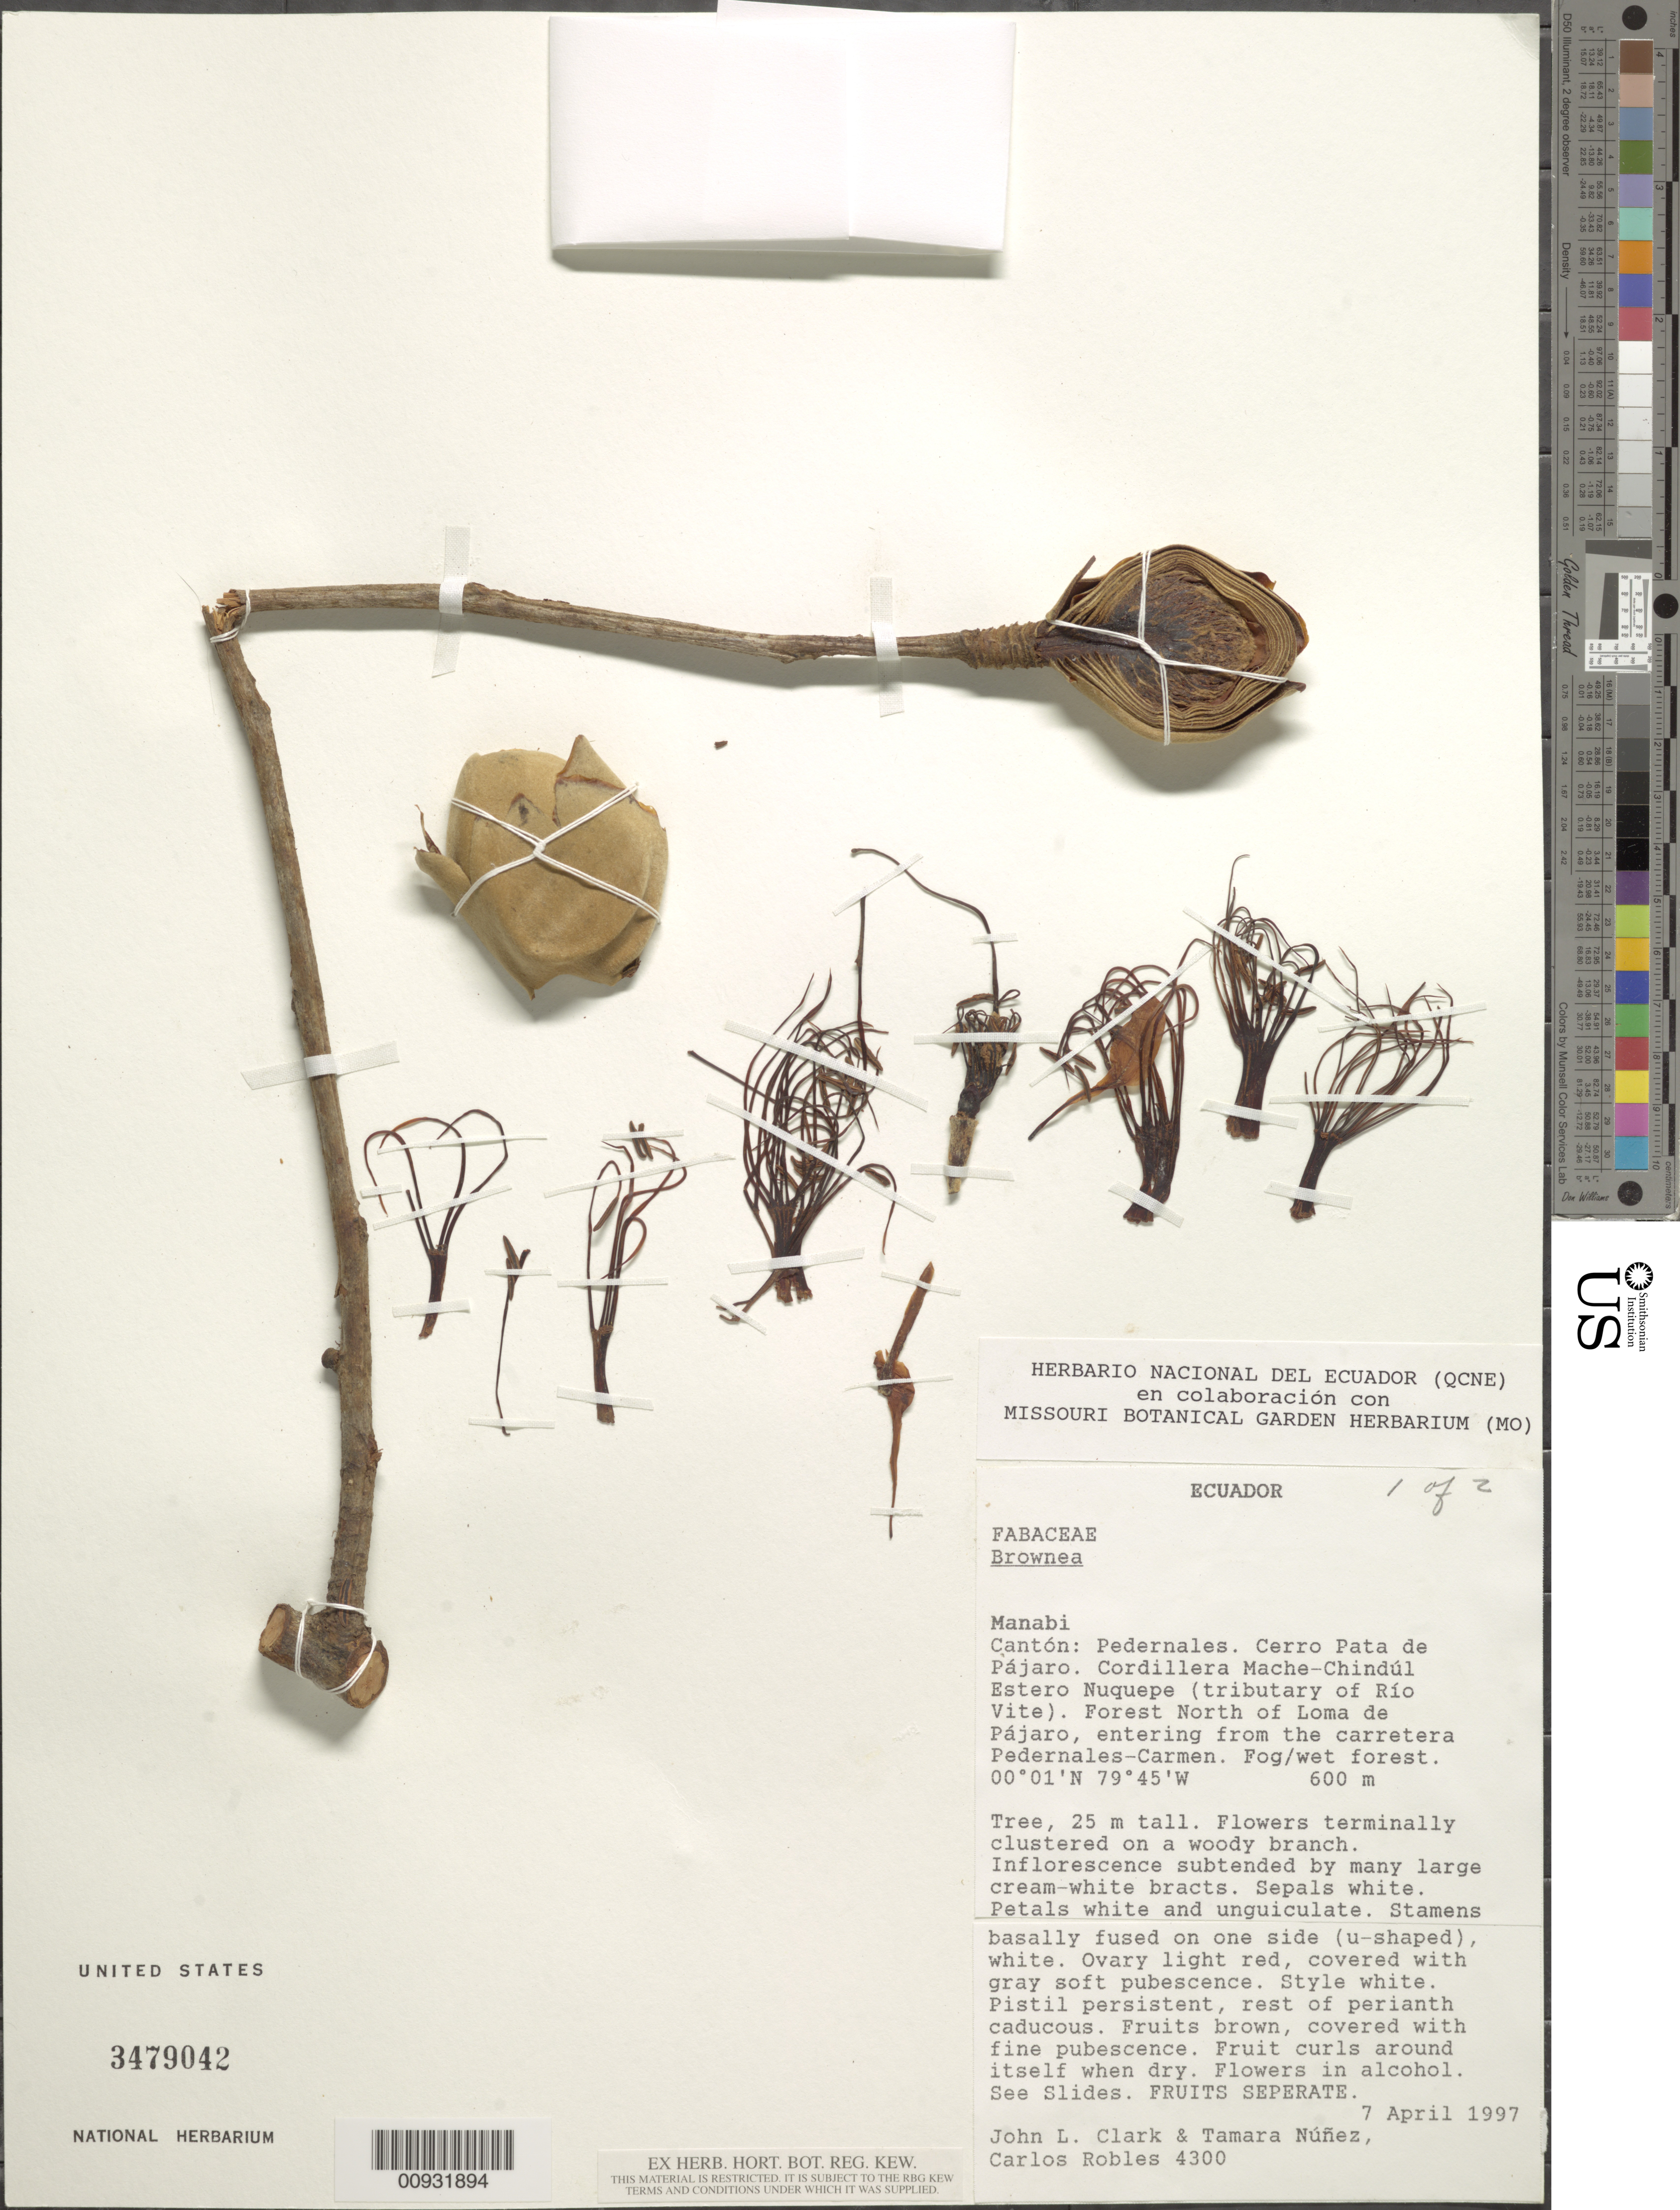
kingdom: Plantae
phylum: Tracheophyta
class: Magnoliopsida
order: Fabales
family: Fabaceae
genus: Browneopsis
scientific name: Browneopsis sp.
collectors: J. L. Clark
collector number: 4300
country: Ecuador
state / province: Manabí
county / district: Pedernales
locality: Cerro Pata de Pajaro, Cordillera Mache-Chindul Estero Nuquepe, N of Lama de Pajaro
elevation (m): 600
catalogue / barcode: US 3479042